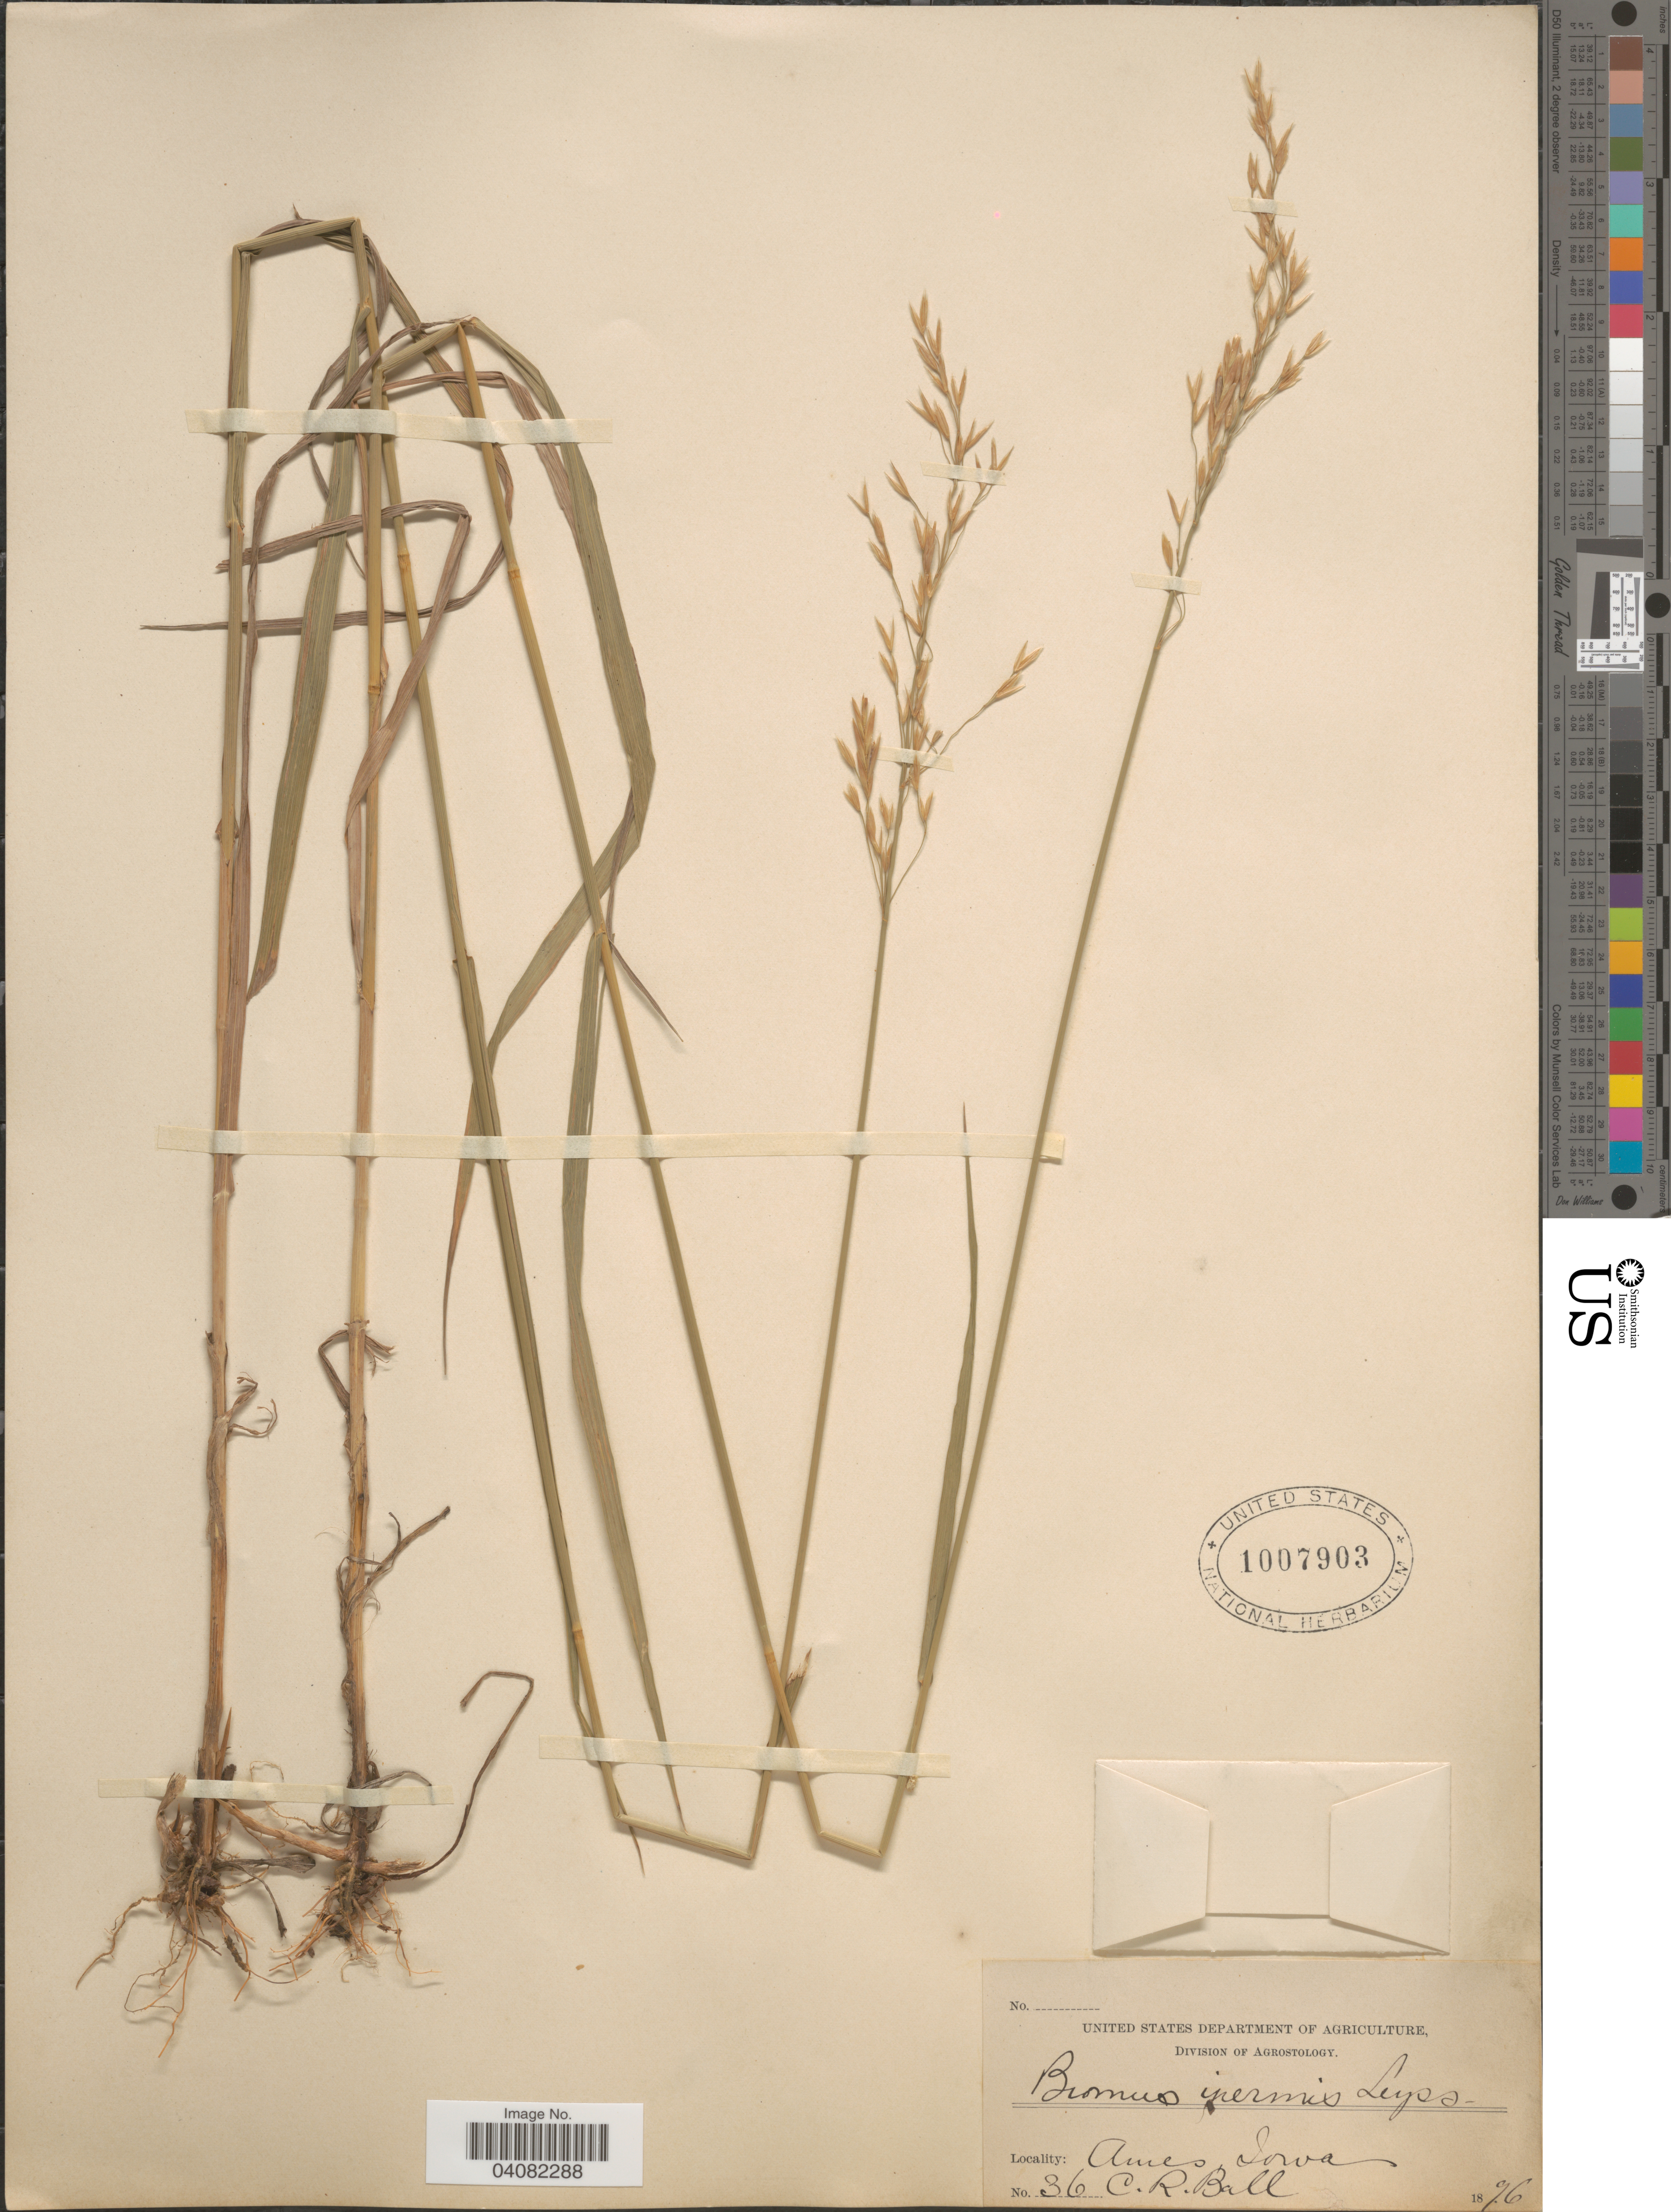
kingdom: Plantae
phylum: Tracheophyta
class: Liliopsida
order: Poales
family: Poaceae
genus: Bromus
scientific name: Bromus inermis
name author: Leyss.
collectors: C. R. Ball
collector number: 36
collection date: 1896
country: United States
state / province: Iowa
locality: Ames.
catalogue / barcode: US 1007903